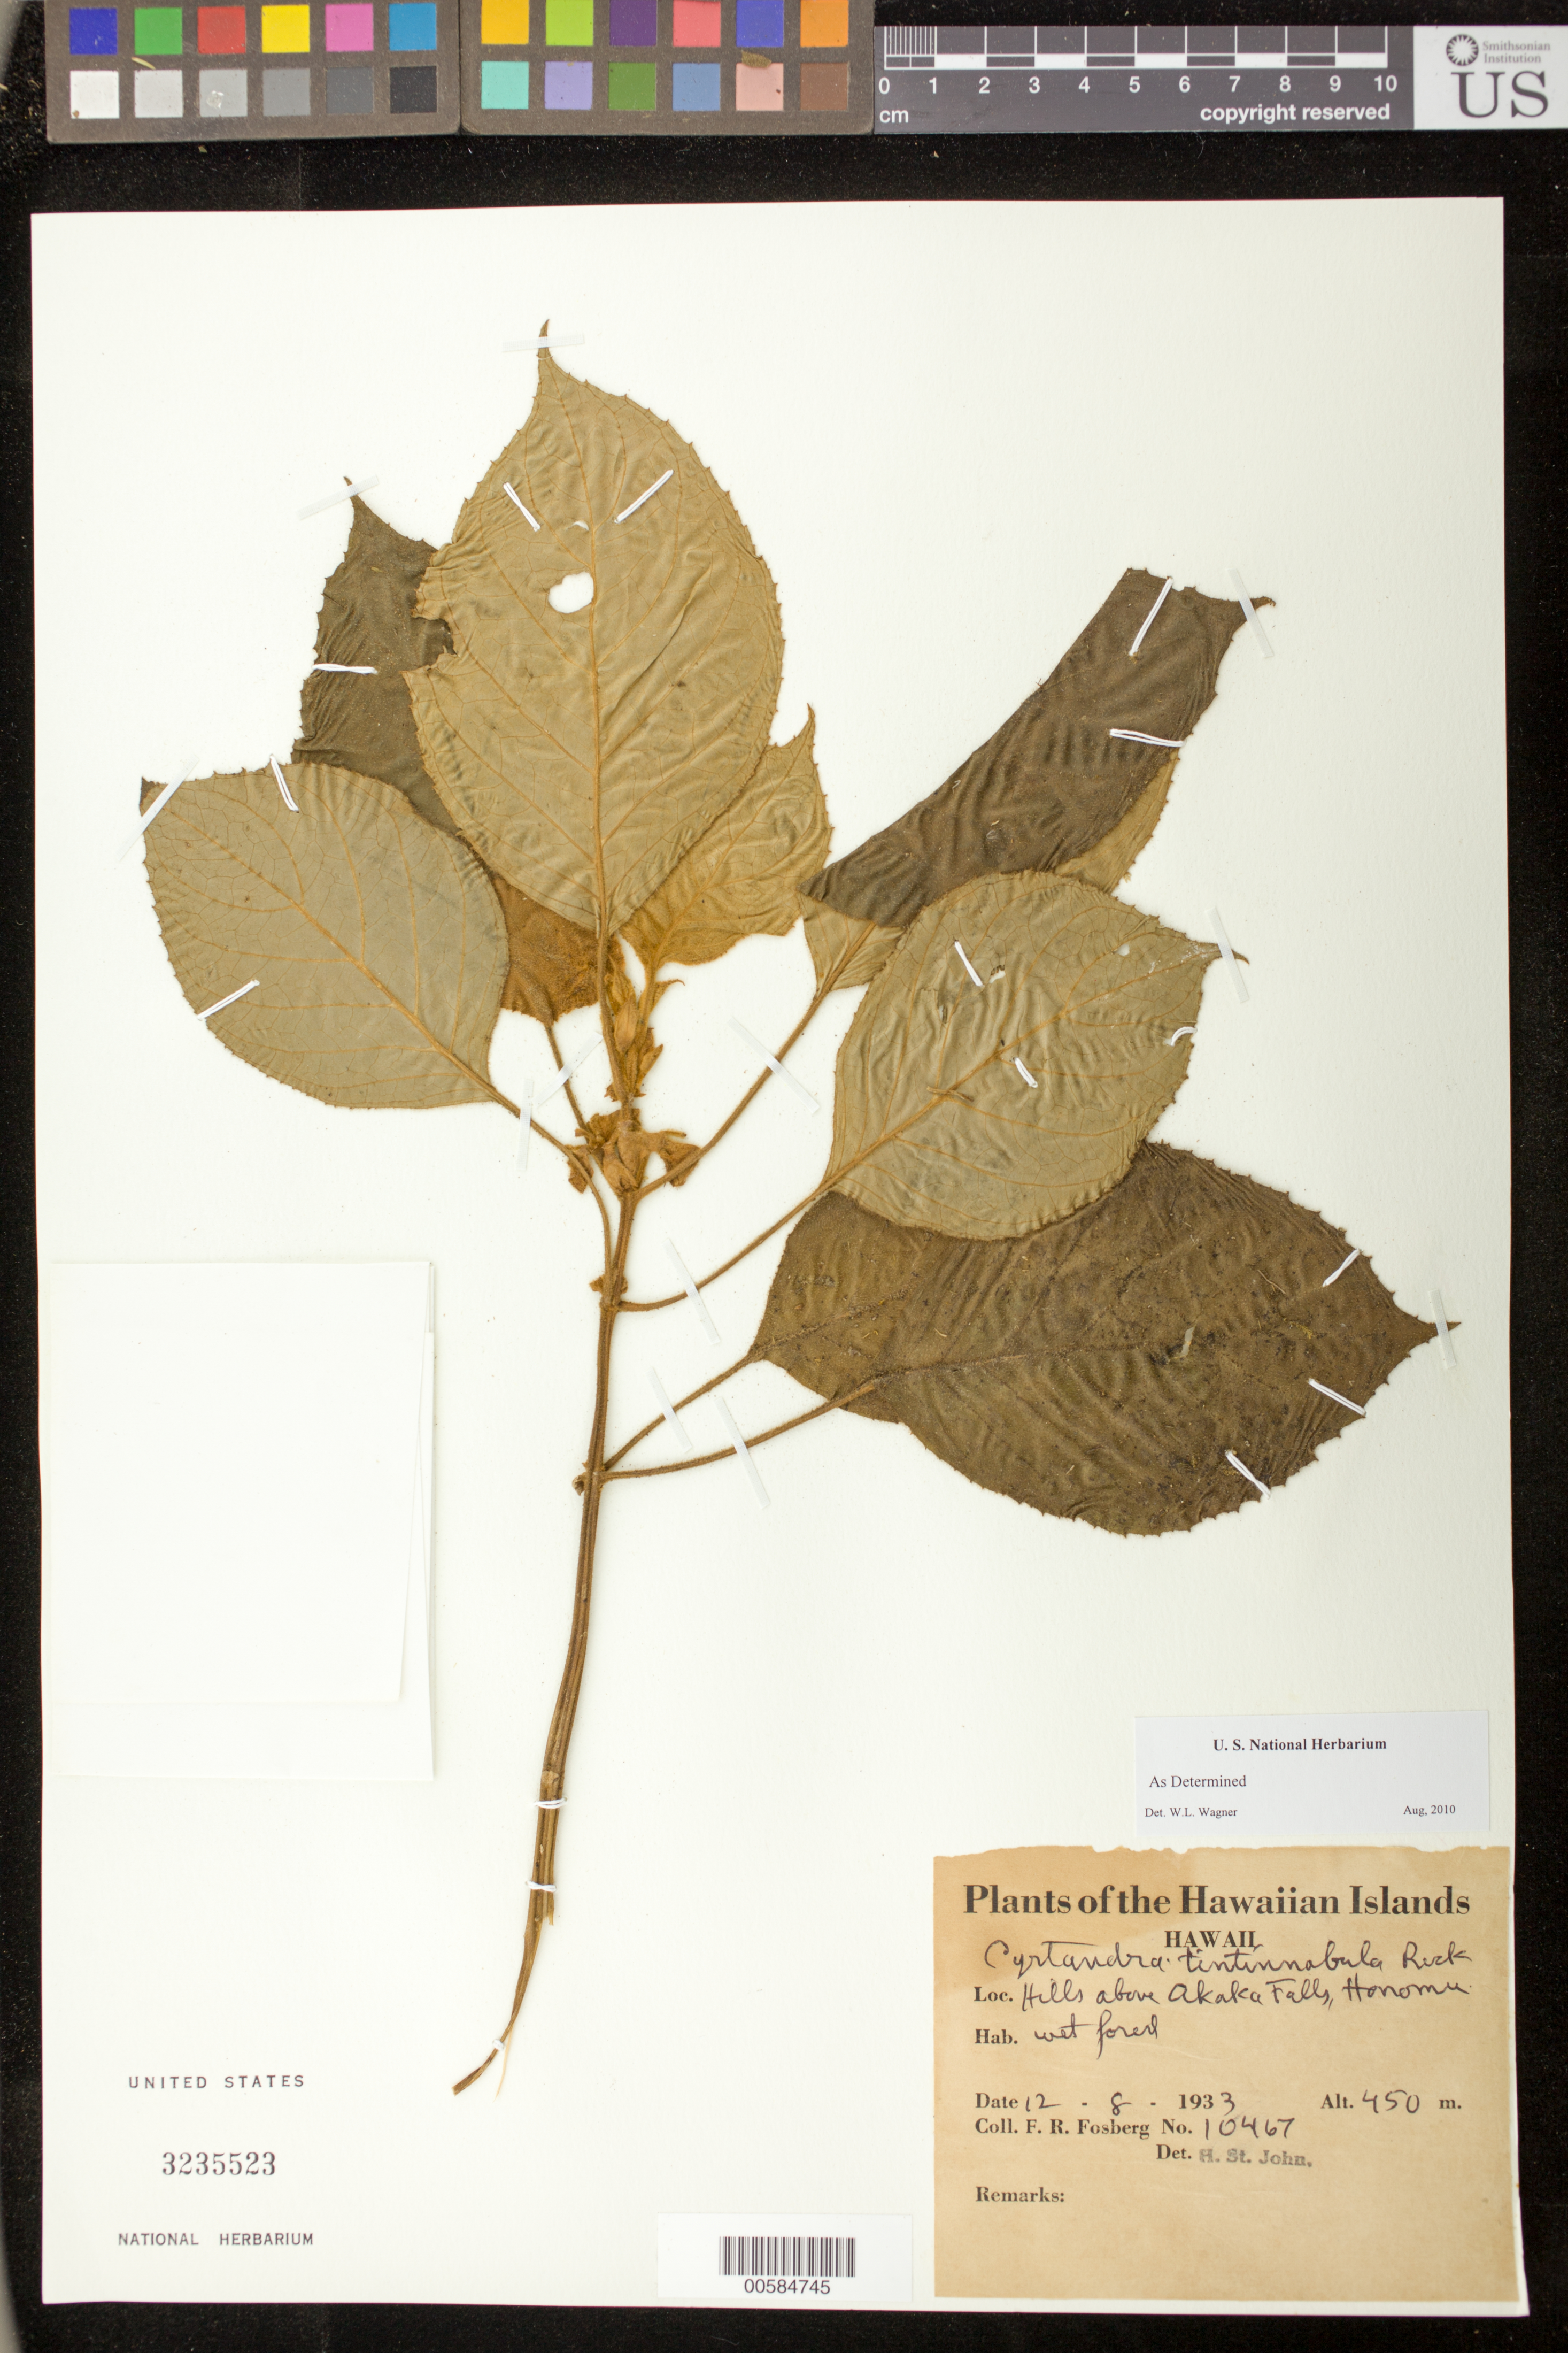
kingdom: Plantae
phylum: Tracheophyta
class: Magnoliopsida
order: Lamiales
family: Gesneriaceae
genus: Cyrtandra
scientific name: Cyrtandra tintinnabula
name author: Rock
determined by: St. John, H.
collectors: F. R. Fosberg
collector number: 10467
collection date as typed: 8 Dec 1933 or 12 Aug 1933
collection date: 1933-08-12 or 1933-12-08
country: United States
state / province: Hawaii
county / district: Hawaii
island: Hawaii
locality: Hills above Akalea Falls, Honomu.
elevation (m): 450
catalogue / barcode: US 3235523